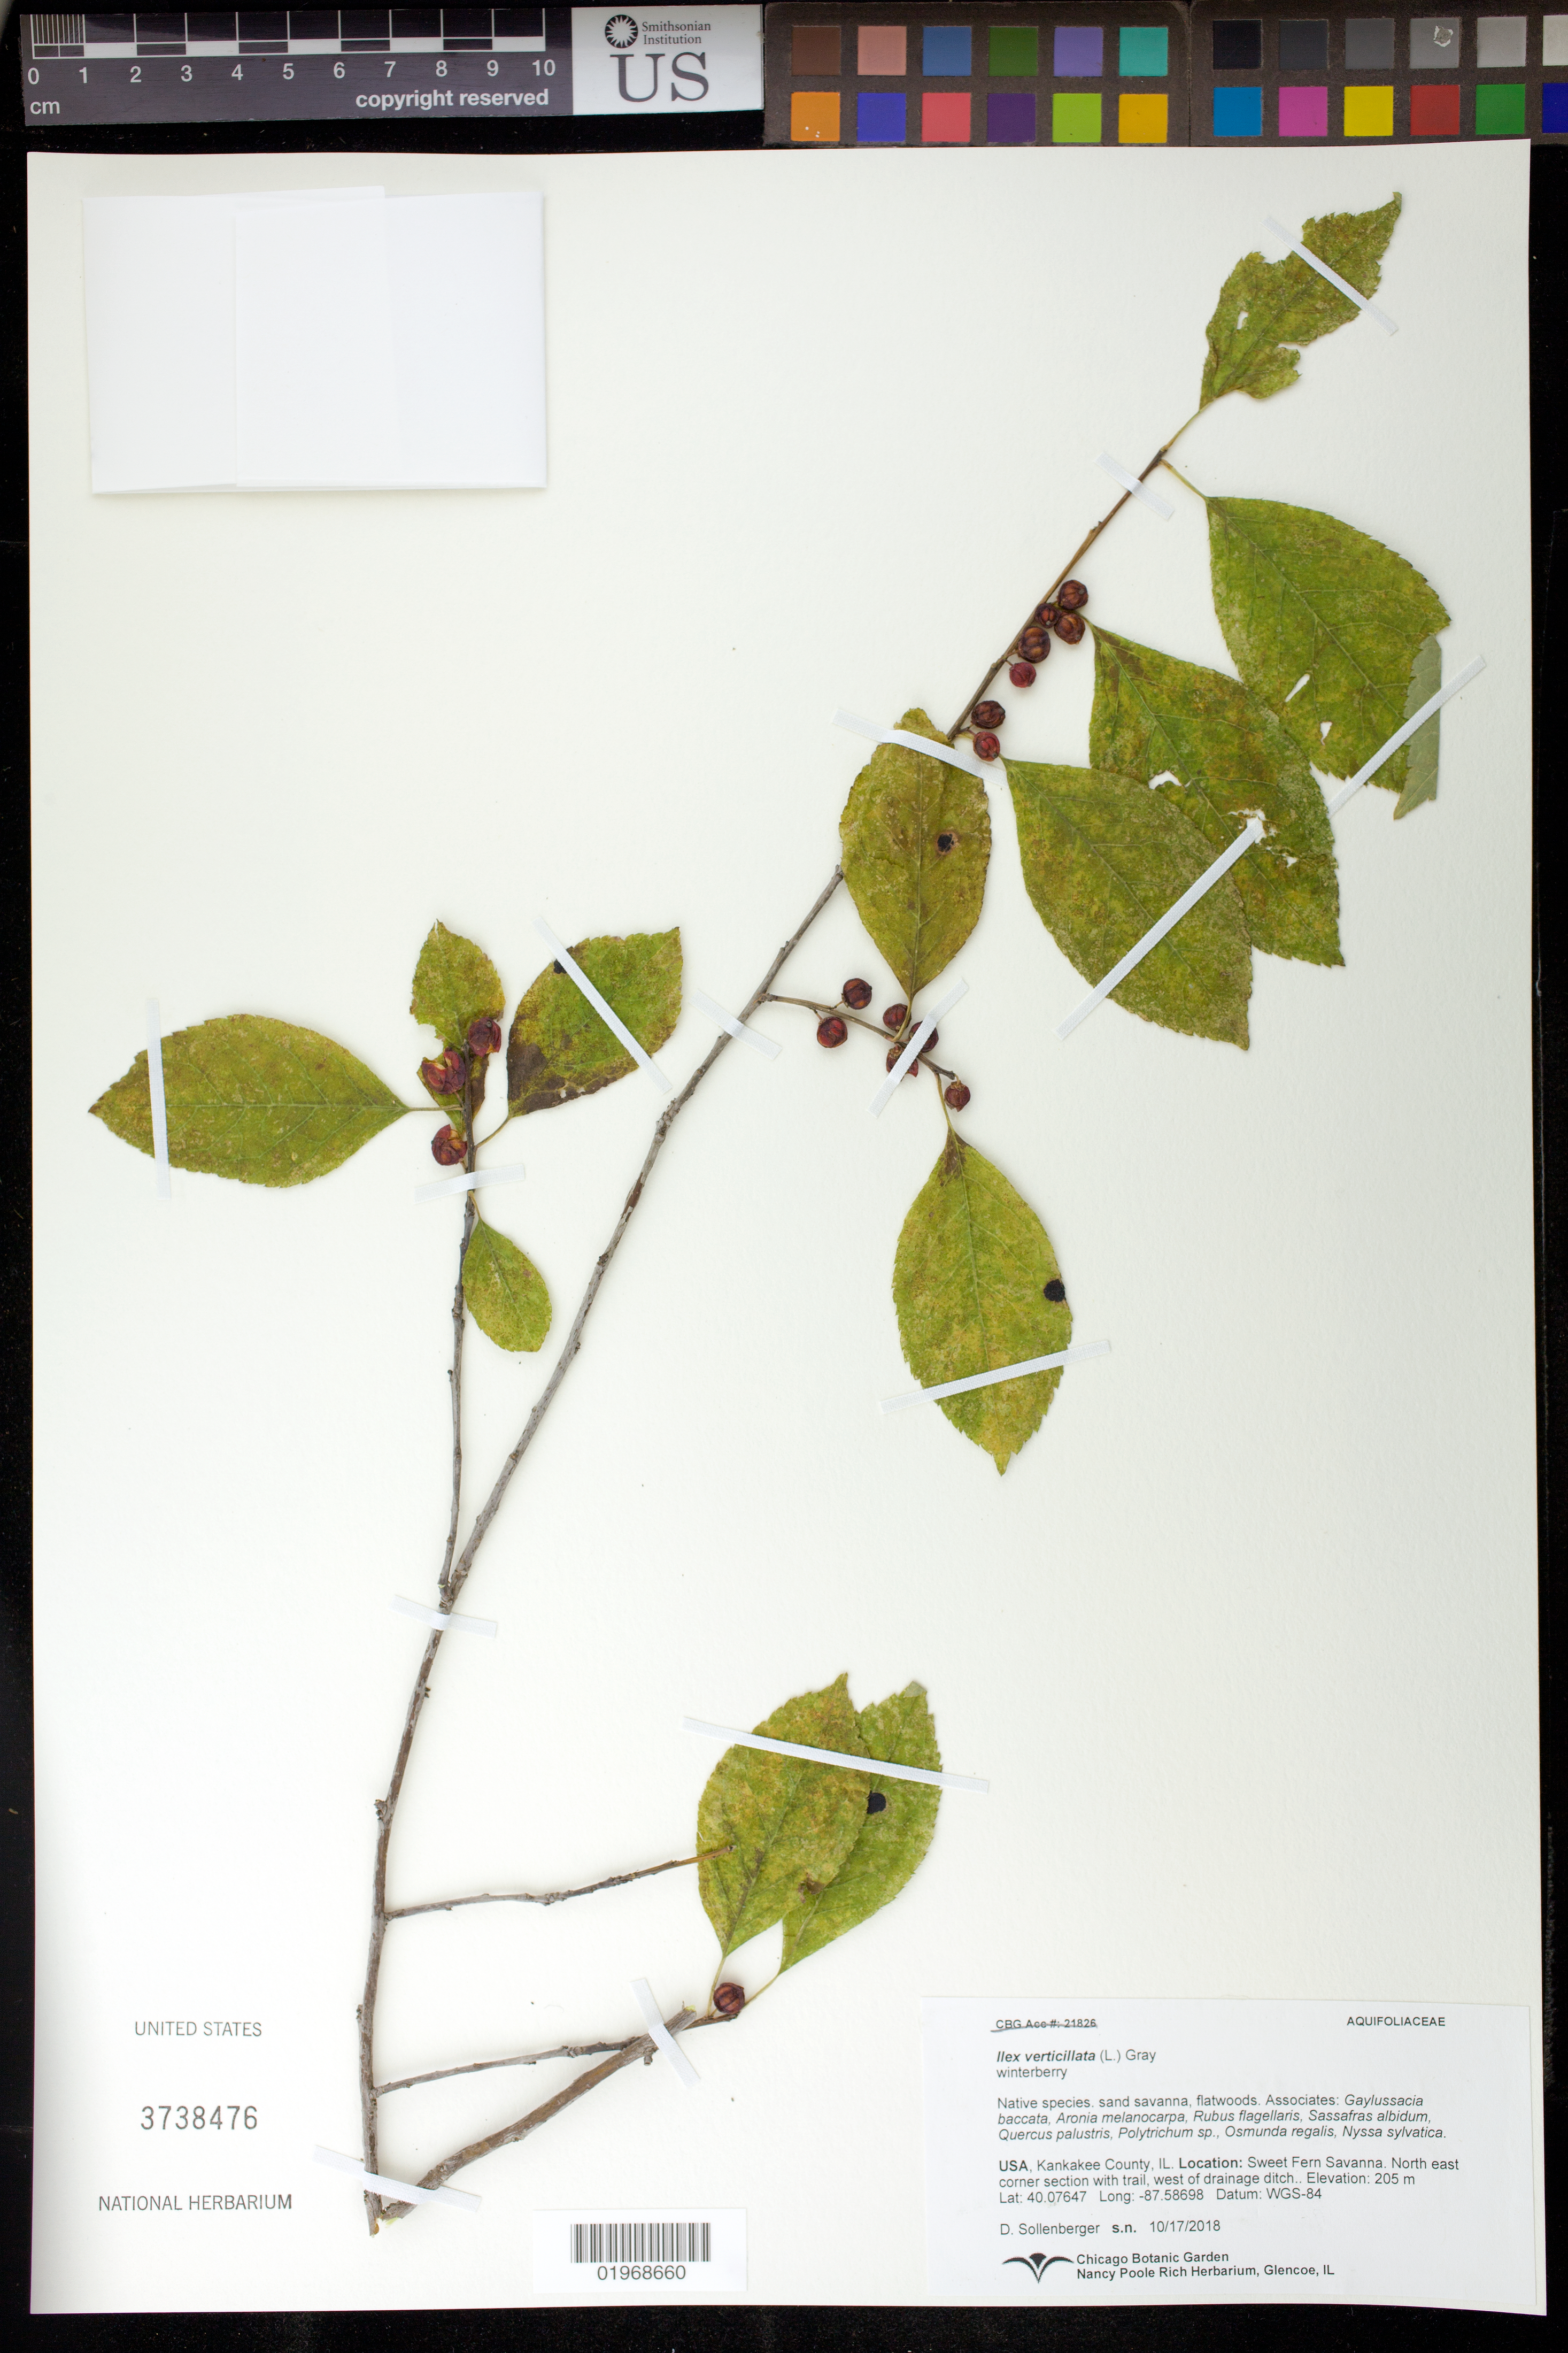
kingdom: Plantae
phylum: Tracheophyta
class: Magnoliopsida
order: Aquifoliales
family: Aquifoliaceae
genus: Ilex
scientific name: Ilex verticillata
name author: (L.) A. Gray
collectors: D. Sollenberger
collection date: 2018-10-17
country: United States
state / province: Illinois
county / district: Kankakee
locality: Sweet Fern Savanna, north east corner section with trail, west of drainage ditch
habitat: Sand savanna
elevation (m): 205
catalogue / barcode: US 3738476